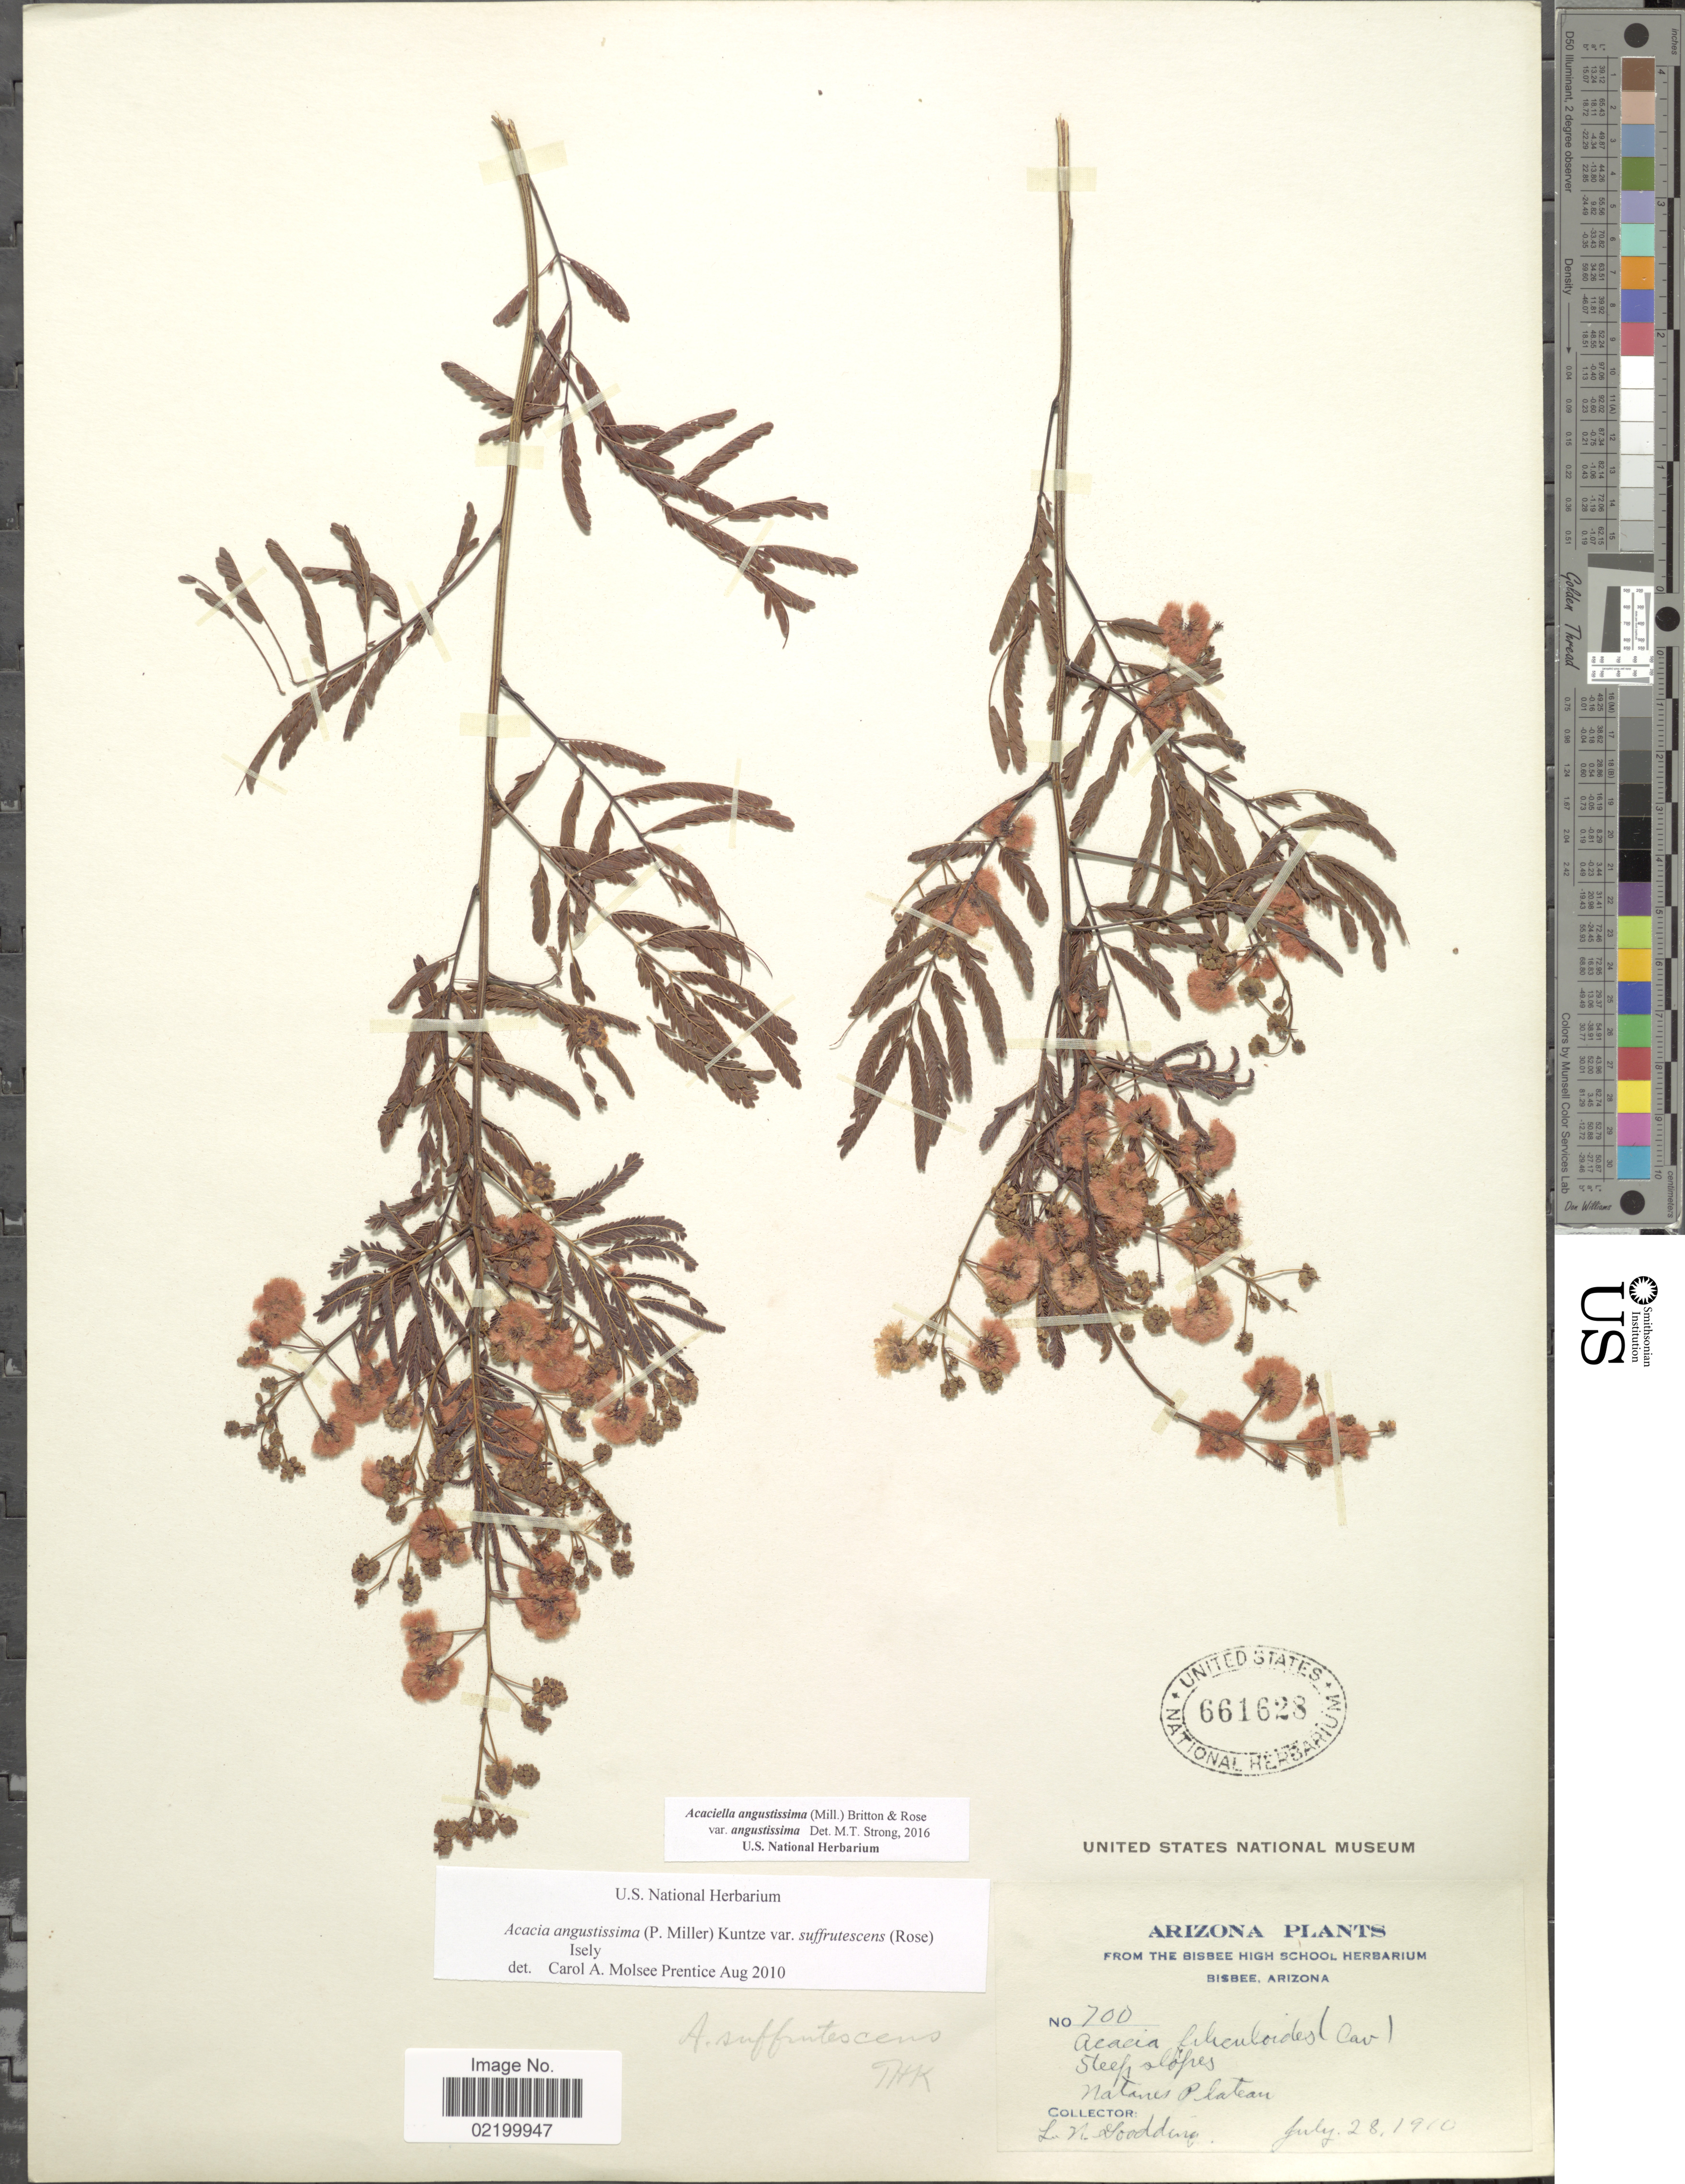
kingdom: Plantae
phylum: Tracheophyta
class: Magnoliopsida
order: Fabales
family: Fabaceae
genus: Acaciella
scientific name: Acaciella angustissima var. angustissima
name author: (Mill.) Britton & Rose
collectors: L. N. Goodding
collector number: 700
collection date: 1910-07-28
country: United States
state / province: Arizona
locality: Steep slopes. Natanes Plateau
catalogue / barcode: US 61628